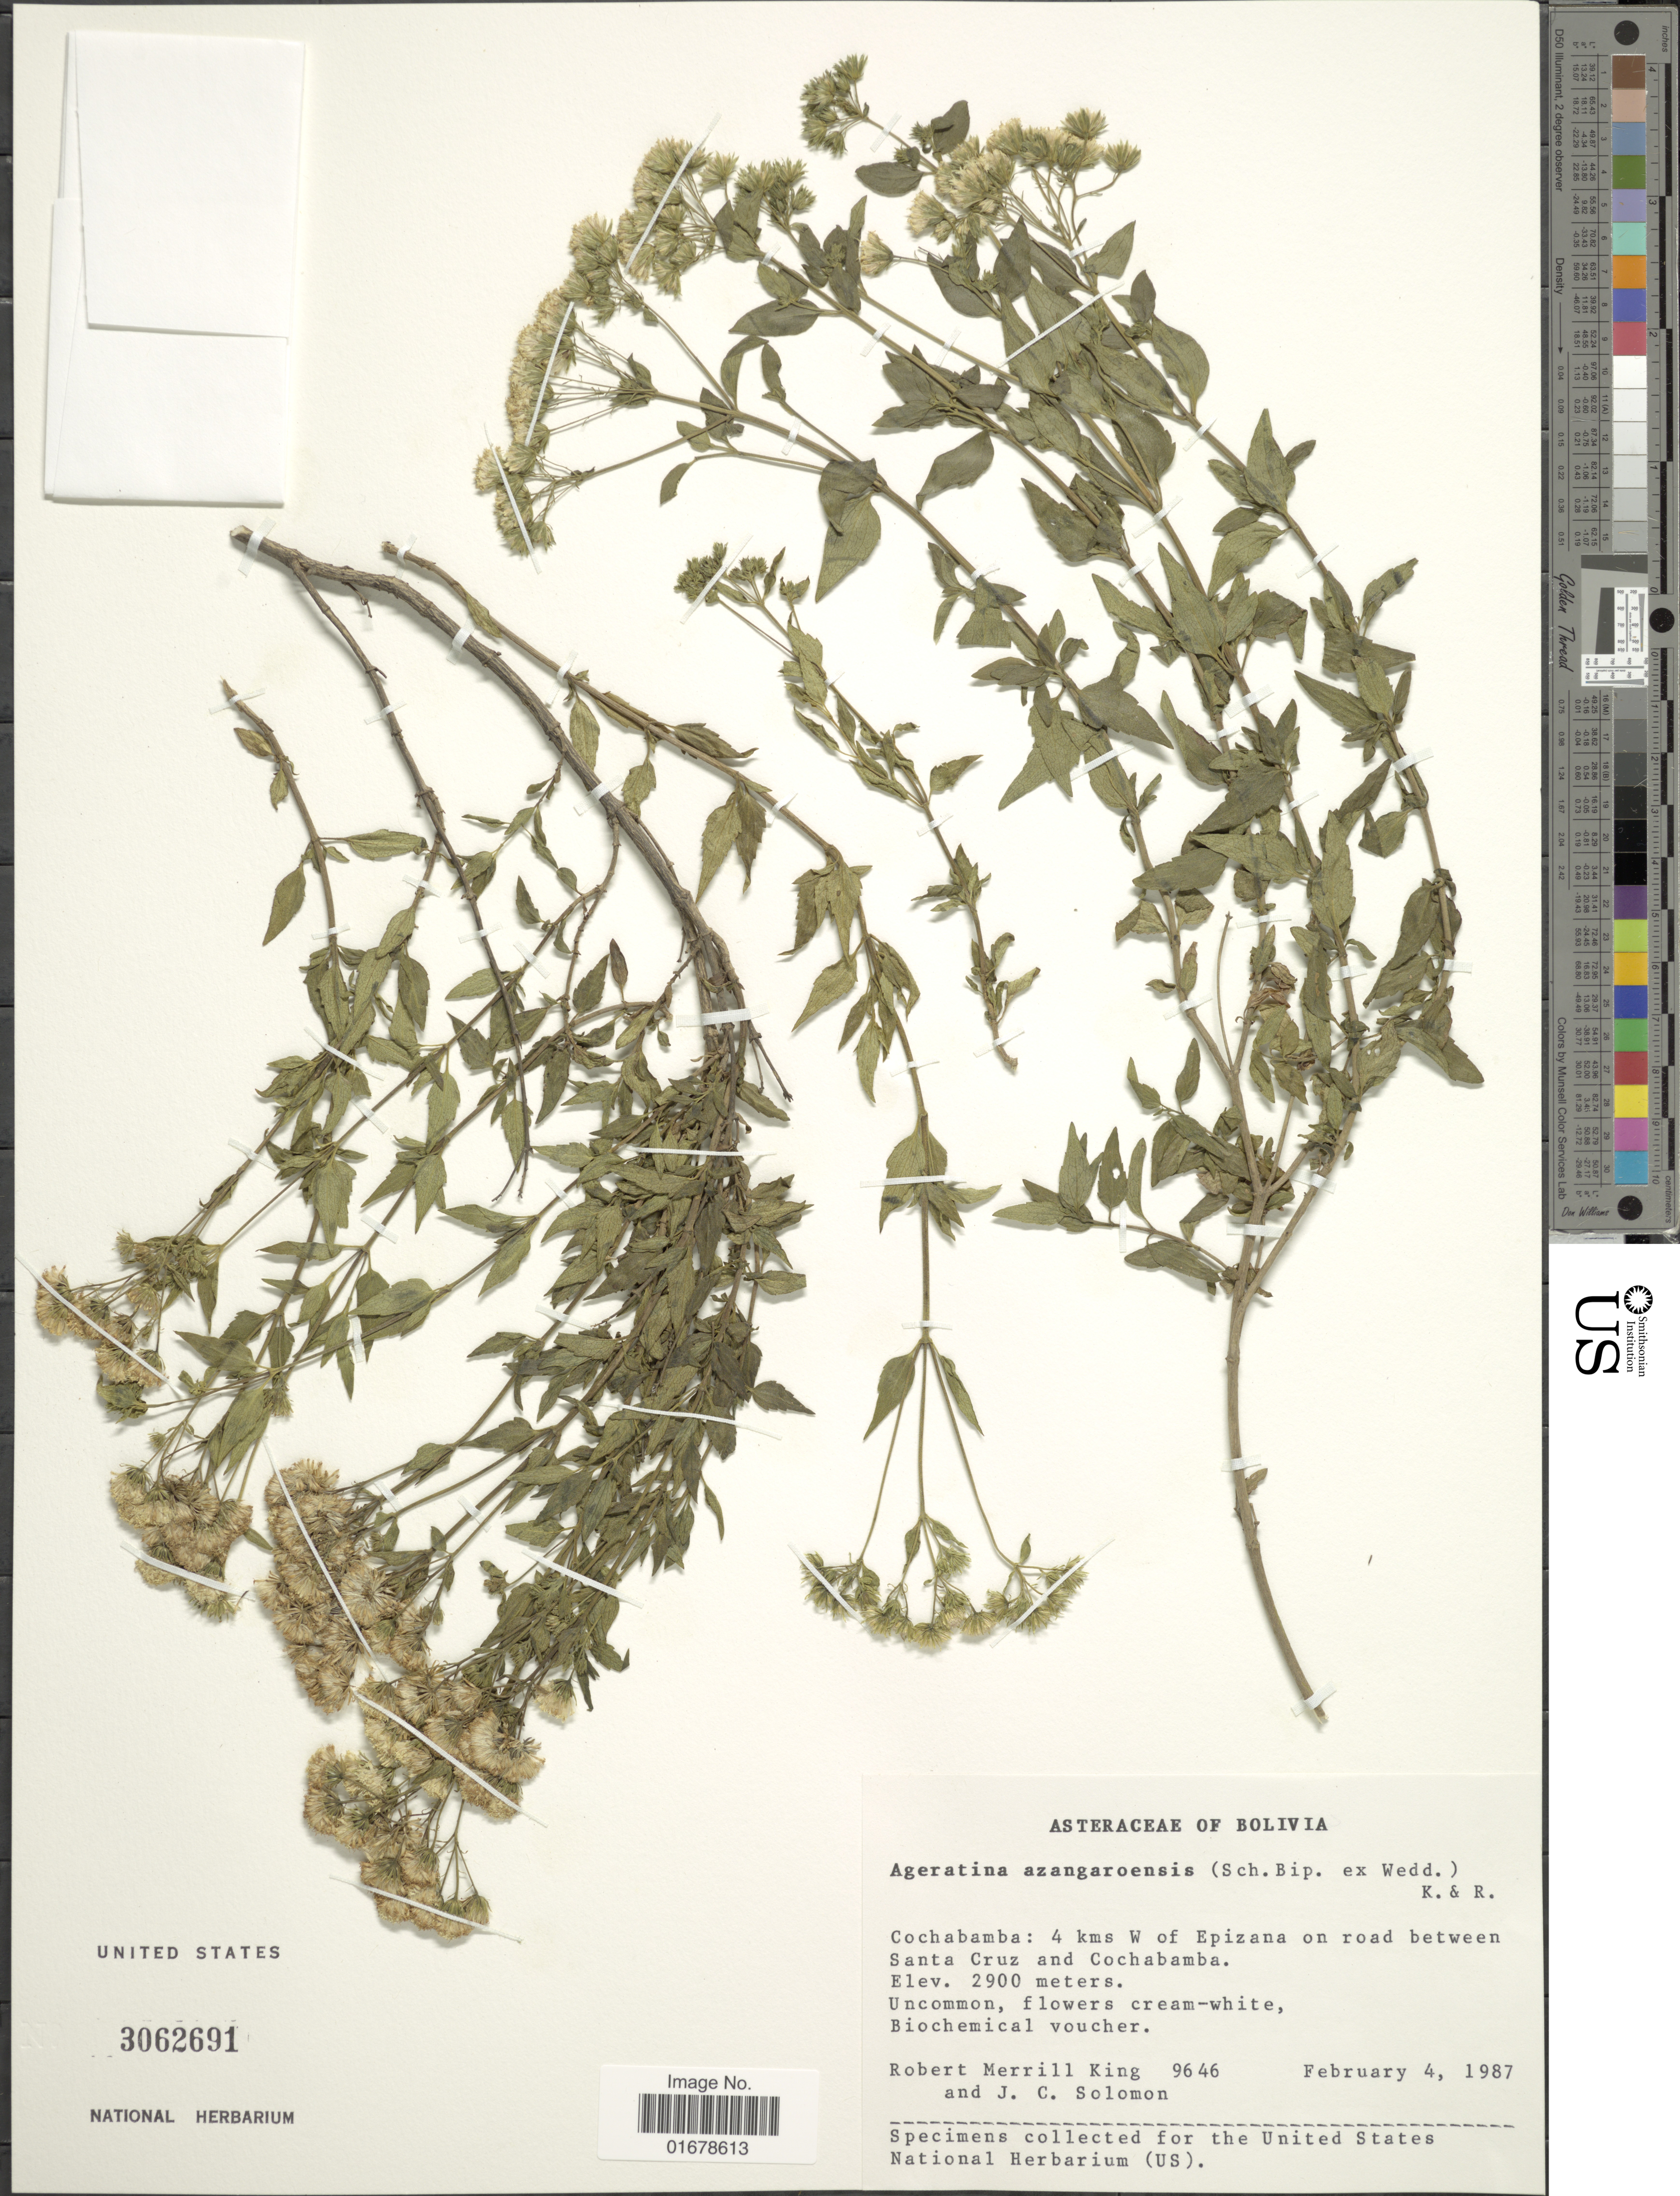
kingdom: Plantae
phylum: Tracheophyta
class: Magnoliopsida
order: Asterales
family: Asteraceae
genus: Ageratina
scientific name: Ageratina azangaroensis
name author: (Sch. Bip. ex Wedd.) R.M. King & H. Rob.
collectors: R. M. King & J. C. Solomon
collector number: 9646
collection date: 1987-02-04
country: Bolivia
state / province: Cochabamba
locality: Cochabamba: 4 kms W of Epizana on road between Santa CRuz and Cochabamba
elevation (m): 2900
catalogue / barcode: US 3062691